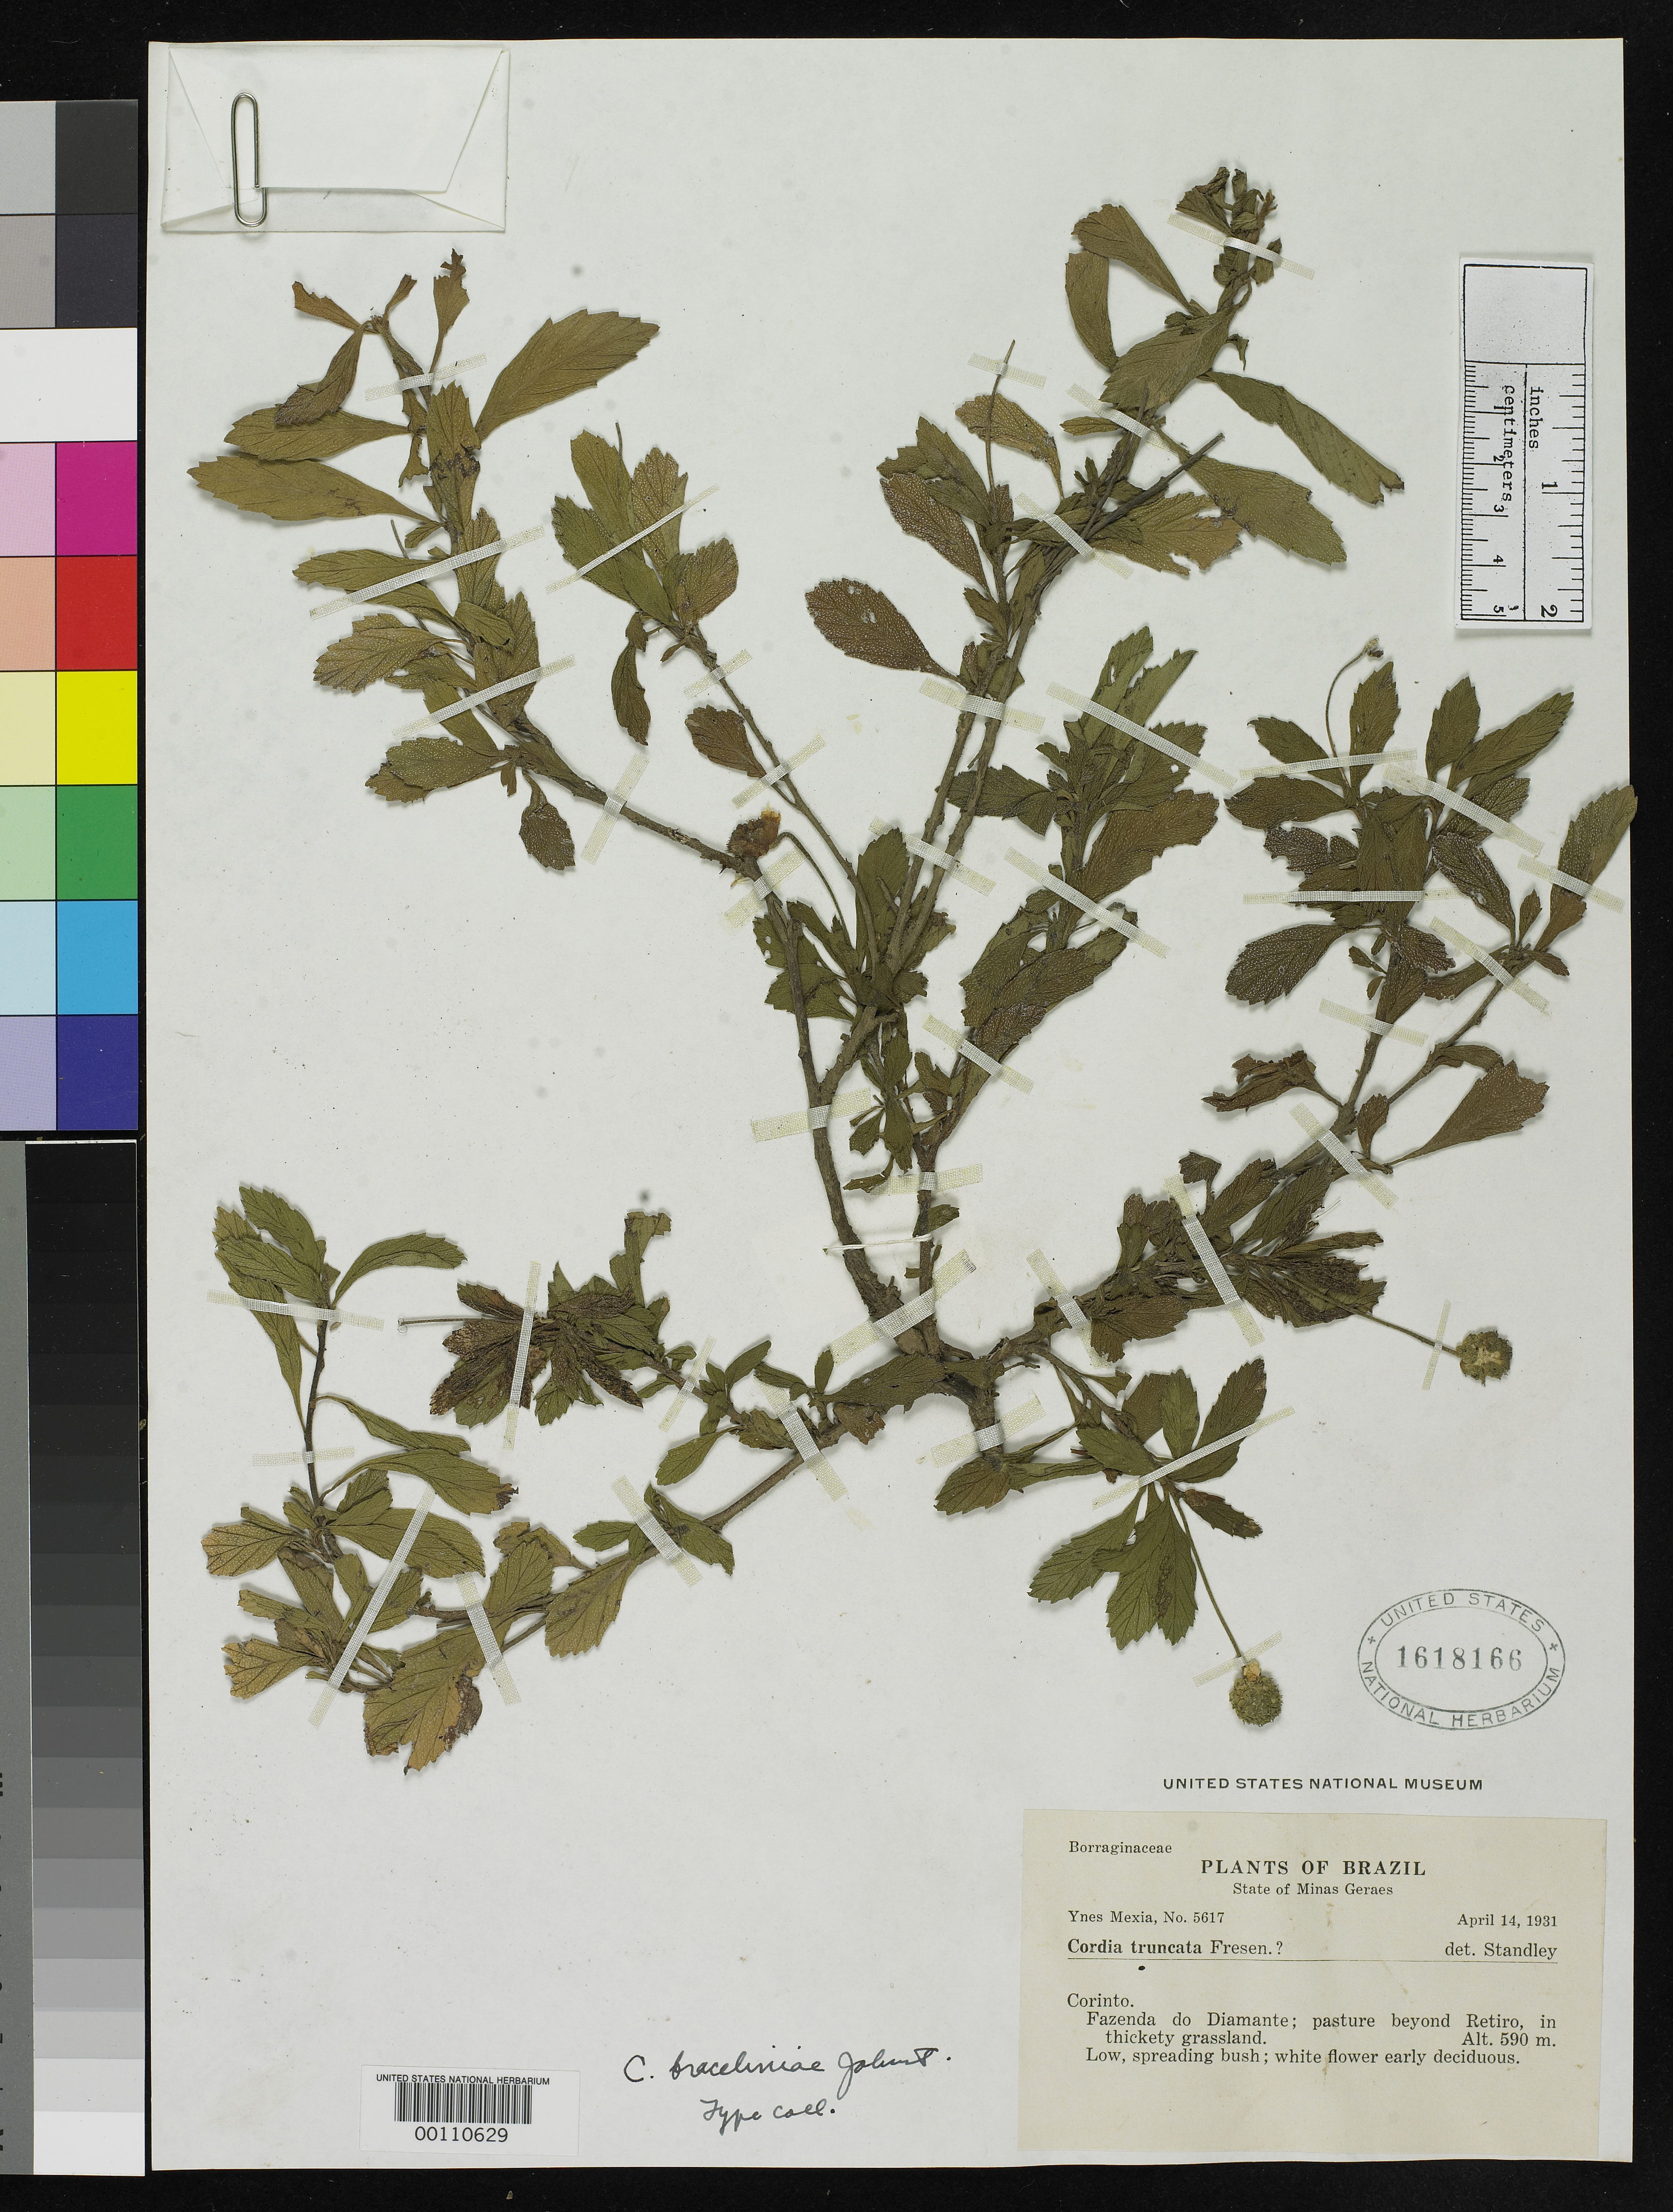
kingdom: Plantae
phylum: Tracheophyta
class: Magnoliopsida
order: Boraginales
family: Cordiaceae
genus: Cordia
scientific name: Cordia braceliniae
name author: I.M. Johnst.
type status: Isotype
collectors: Y. Mexia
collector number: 5617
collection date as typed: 14 Apr 1931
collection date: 1931-04-14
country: Brazil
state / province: Minas Gerais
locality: Beyond Retiro.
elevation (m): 590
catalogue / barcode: US 1618166